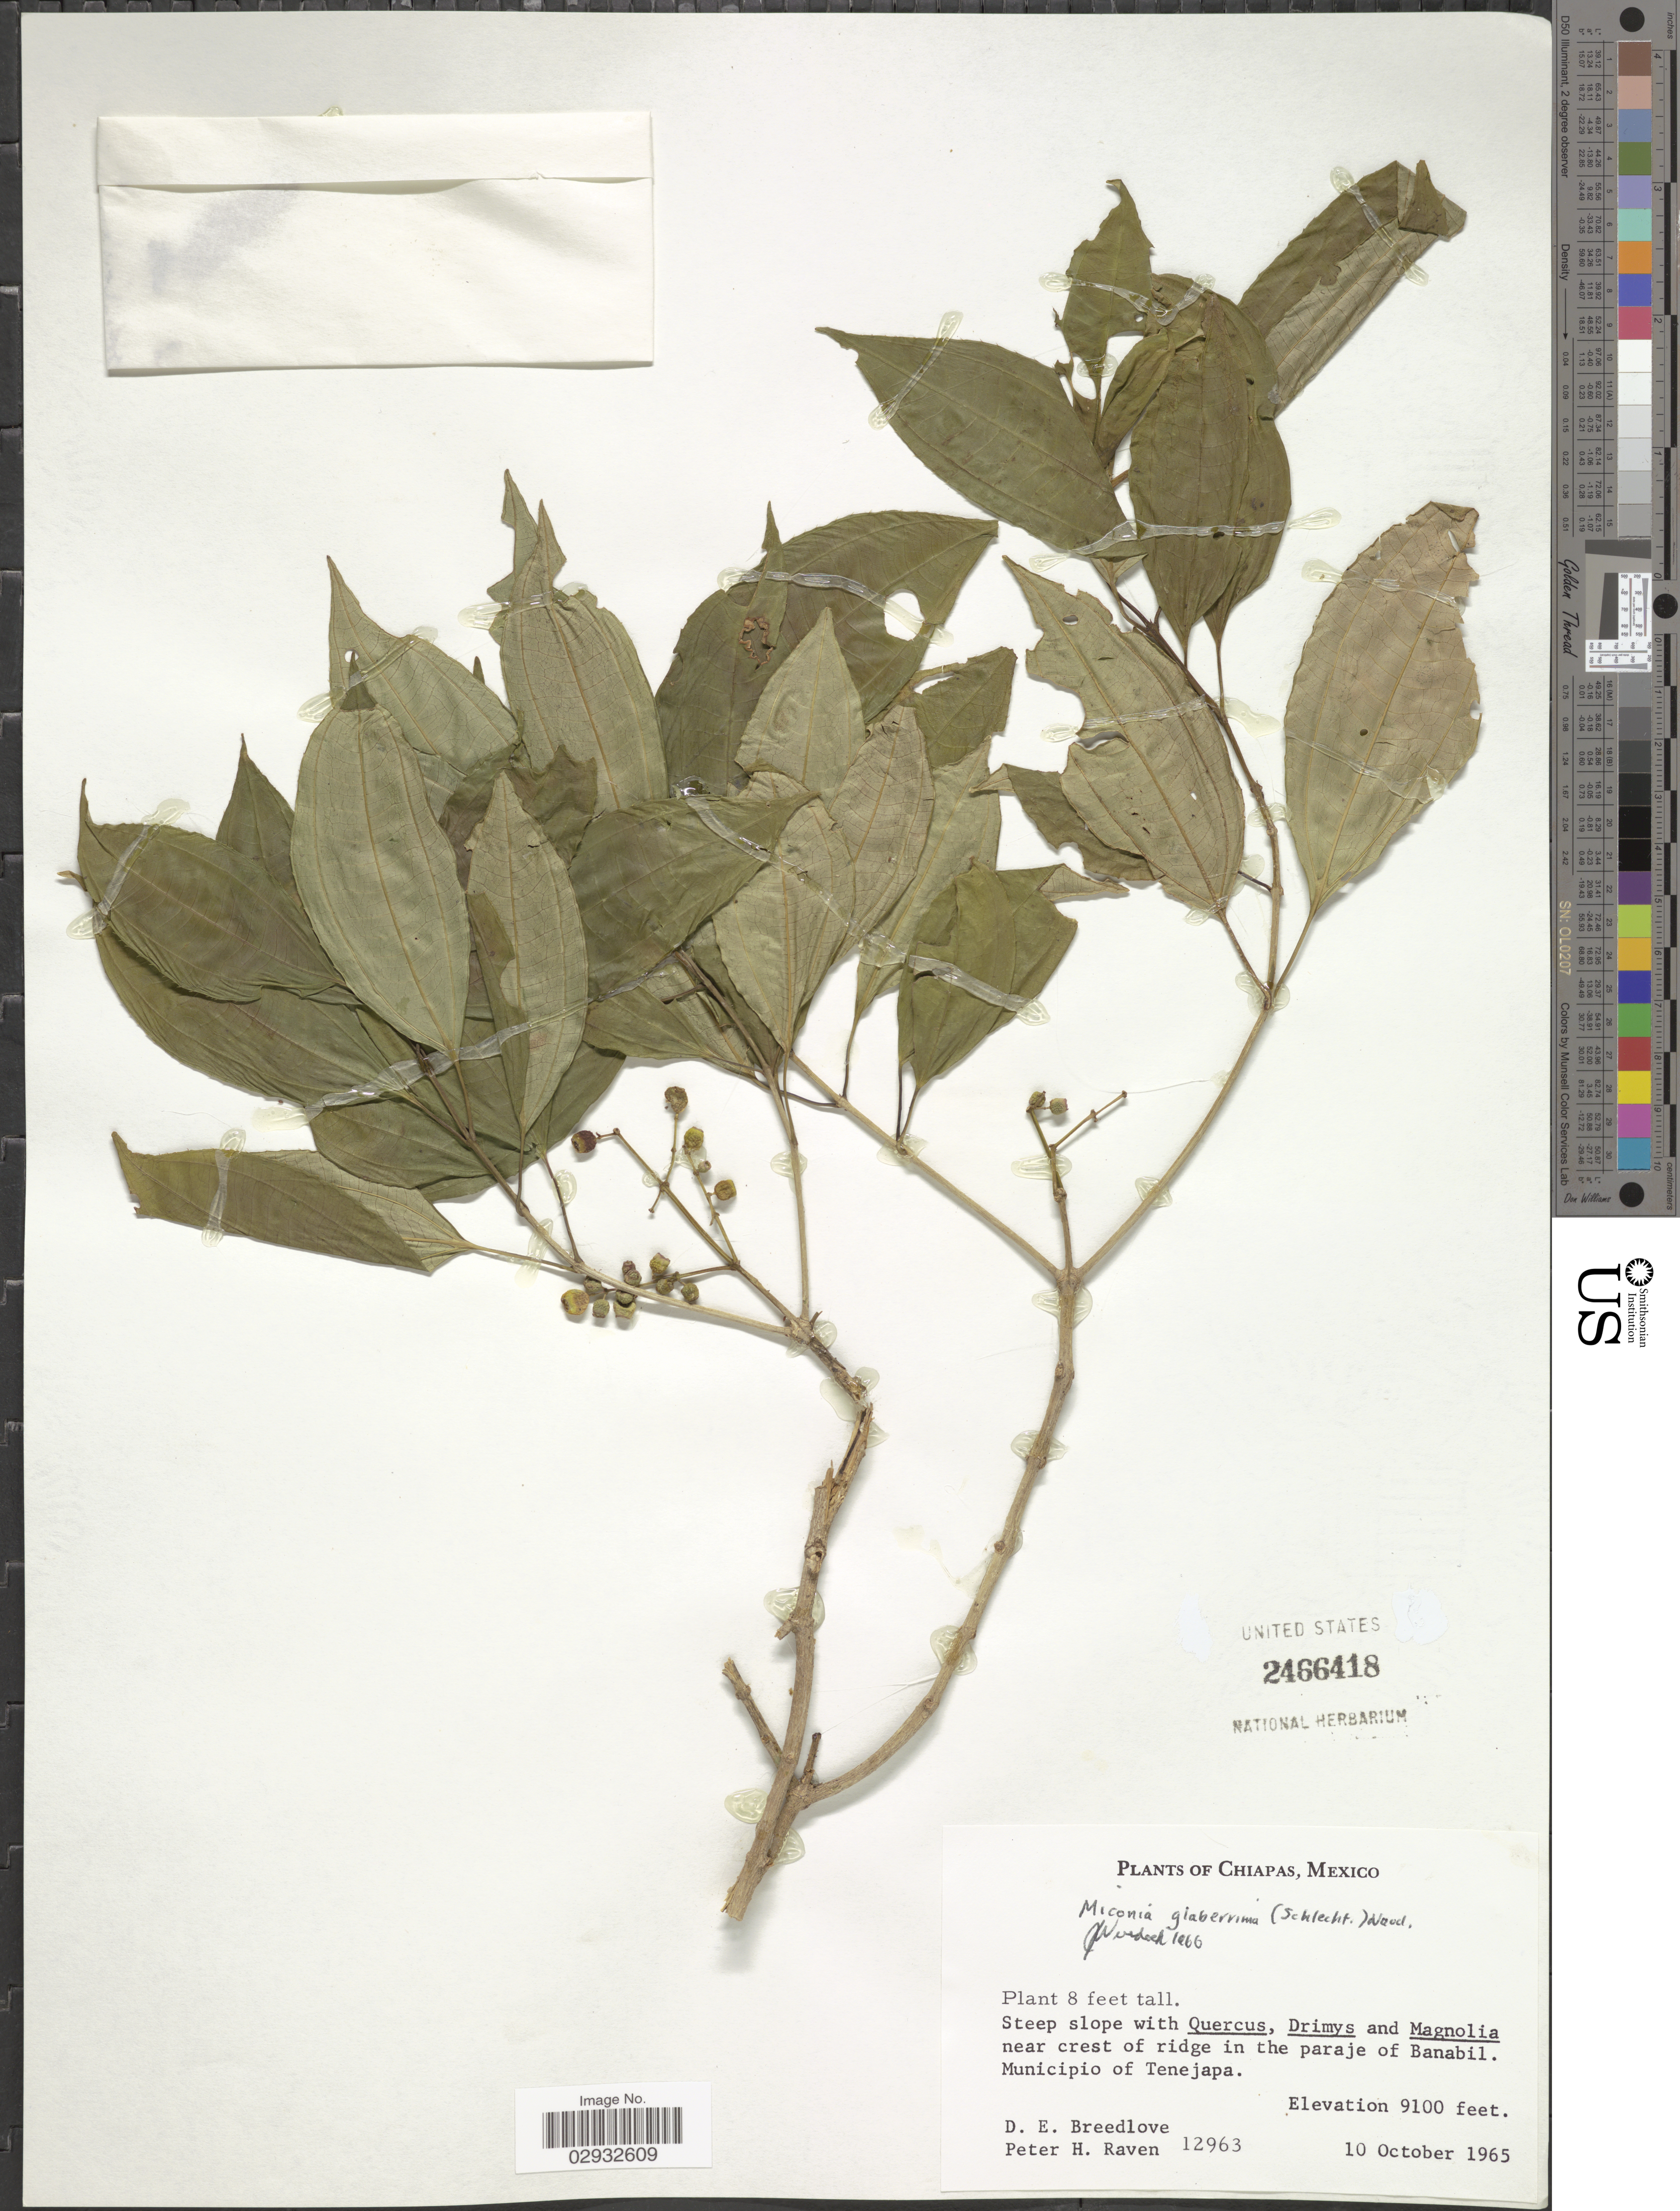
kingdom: Plantae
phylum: Tracheophyta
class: Magnoliopsida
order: Myrtales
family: Melastomataceae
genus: Miconia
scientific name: Miconia glaberrima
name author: (Schltdl.) Naudin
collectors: D. E. Breedlove & P. Raven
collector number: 12963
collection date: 1965-10-10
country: Mexico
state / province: Chiapas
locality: Near crest of ridge in the paraje of Banabil. Municipio of Tenejapa.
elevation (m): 2774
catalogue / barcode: US 2466418